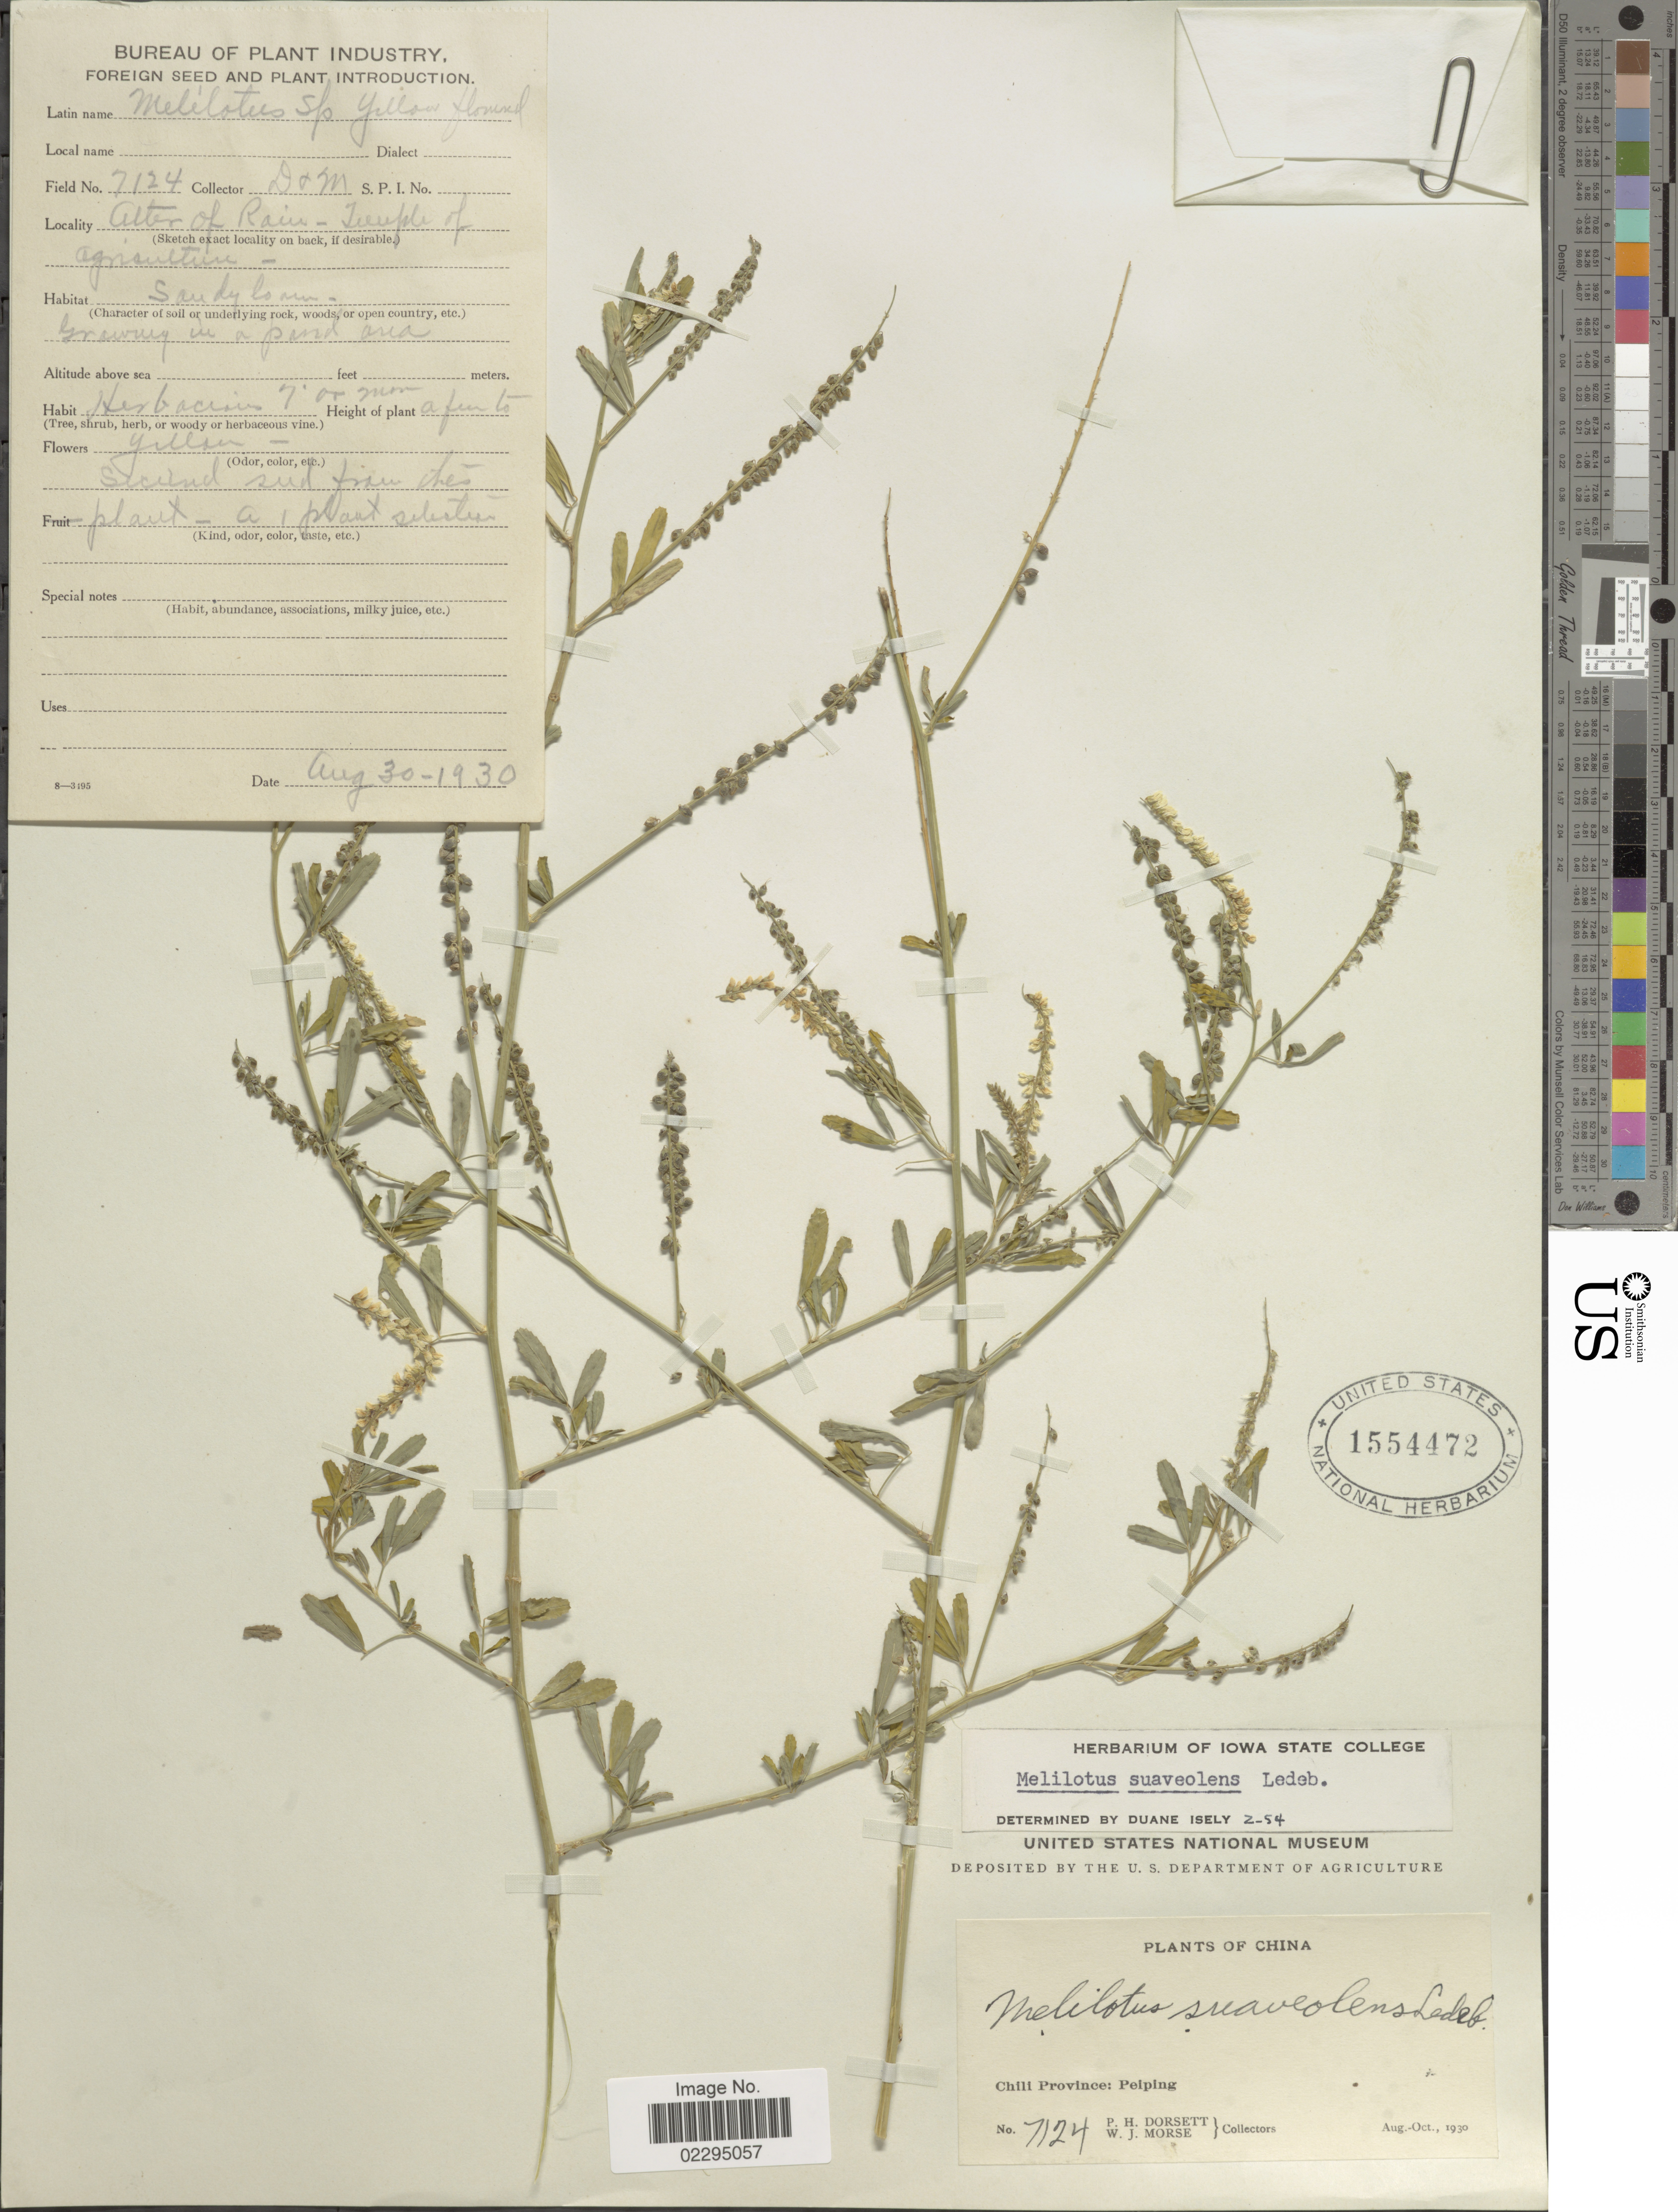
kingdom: Plantae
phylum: Tracheophyta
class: Magnoliopsida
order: Fabales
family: Fabaceae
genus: Melilotus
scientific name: Melilotus suaveolens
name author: Ledeb.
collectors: P. H. Dorsett & W. J. Morse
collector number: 7124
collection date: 1930-08-30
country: China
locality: China, Chill Province: Pelping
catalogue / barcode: US 1554472